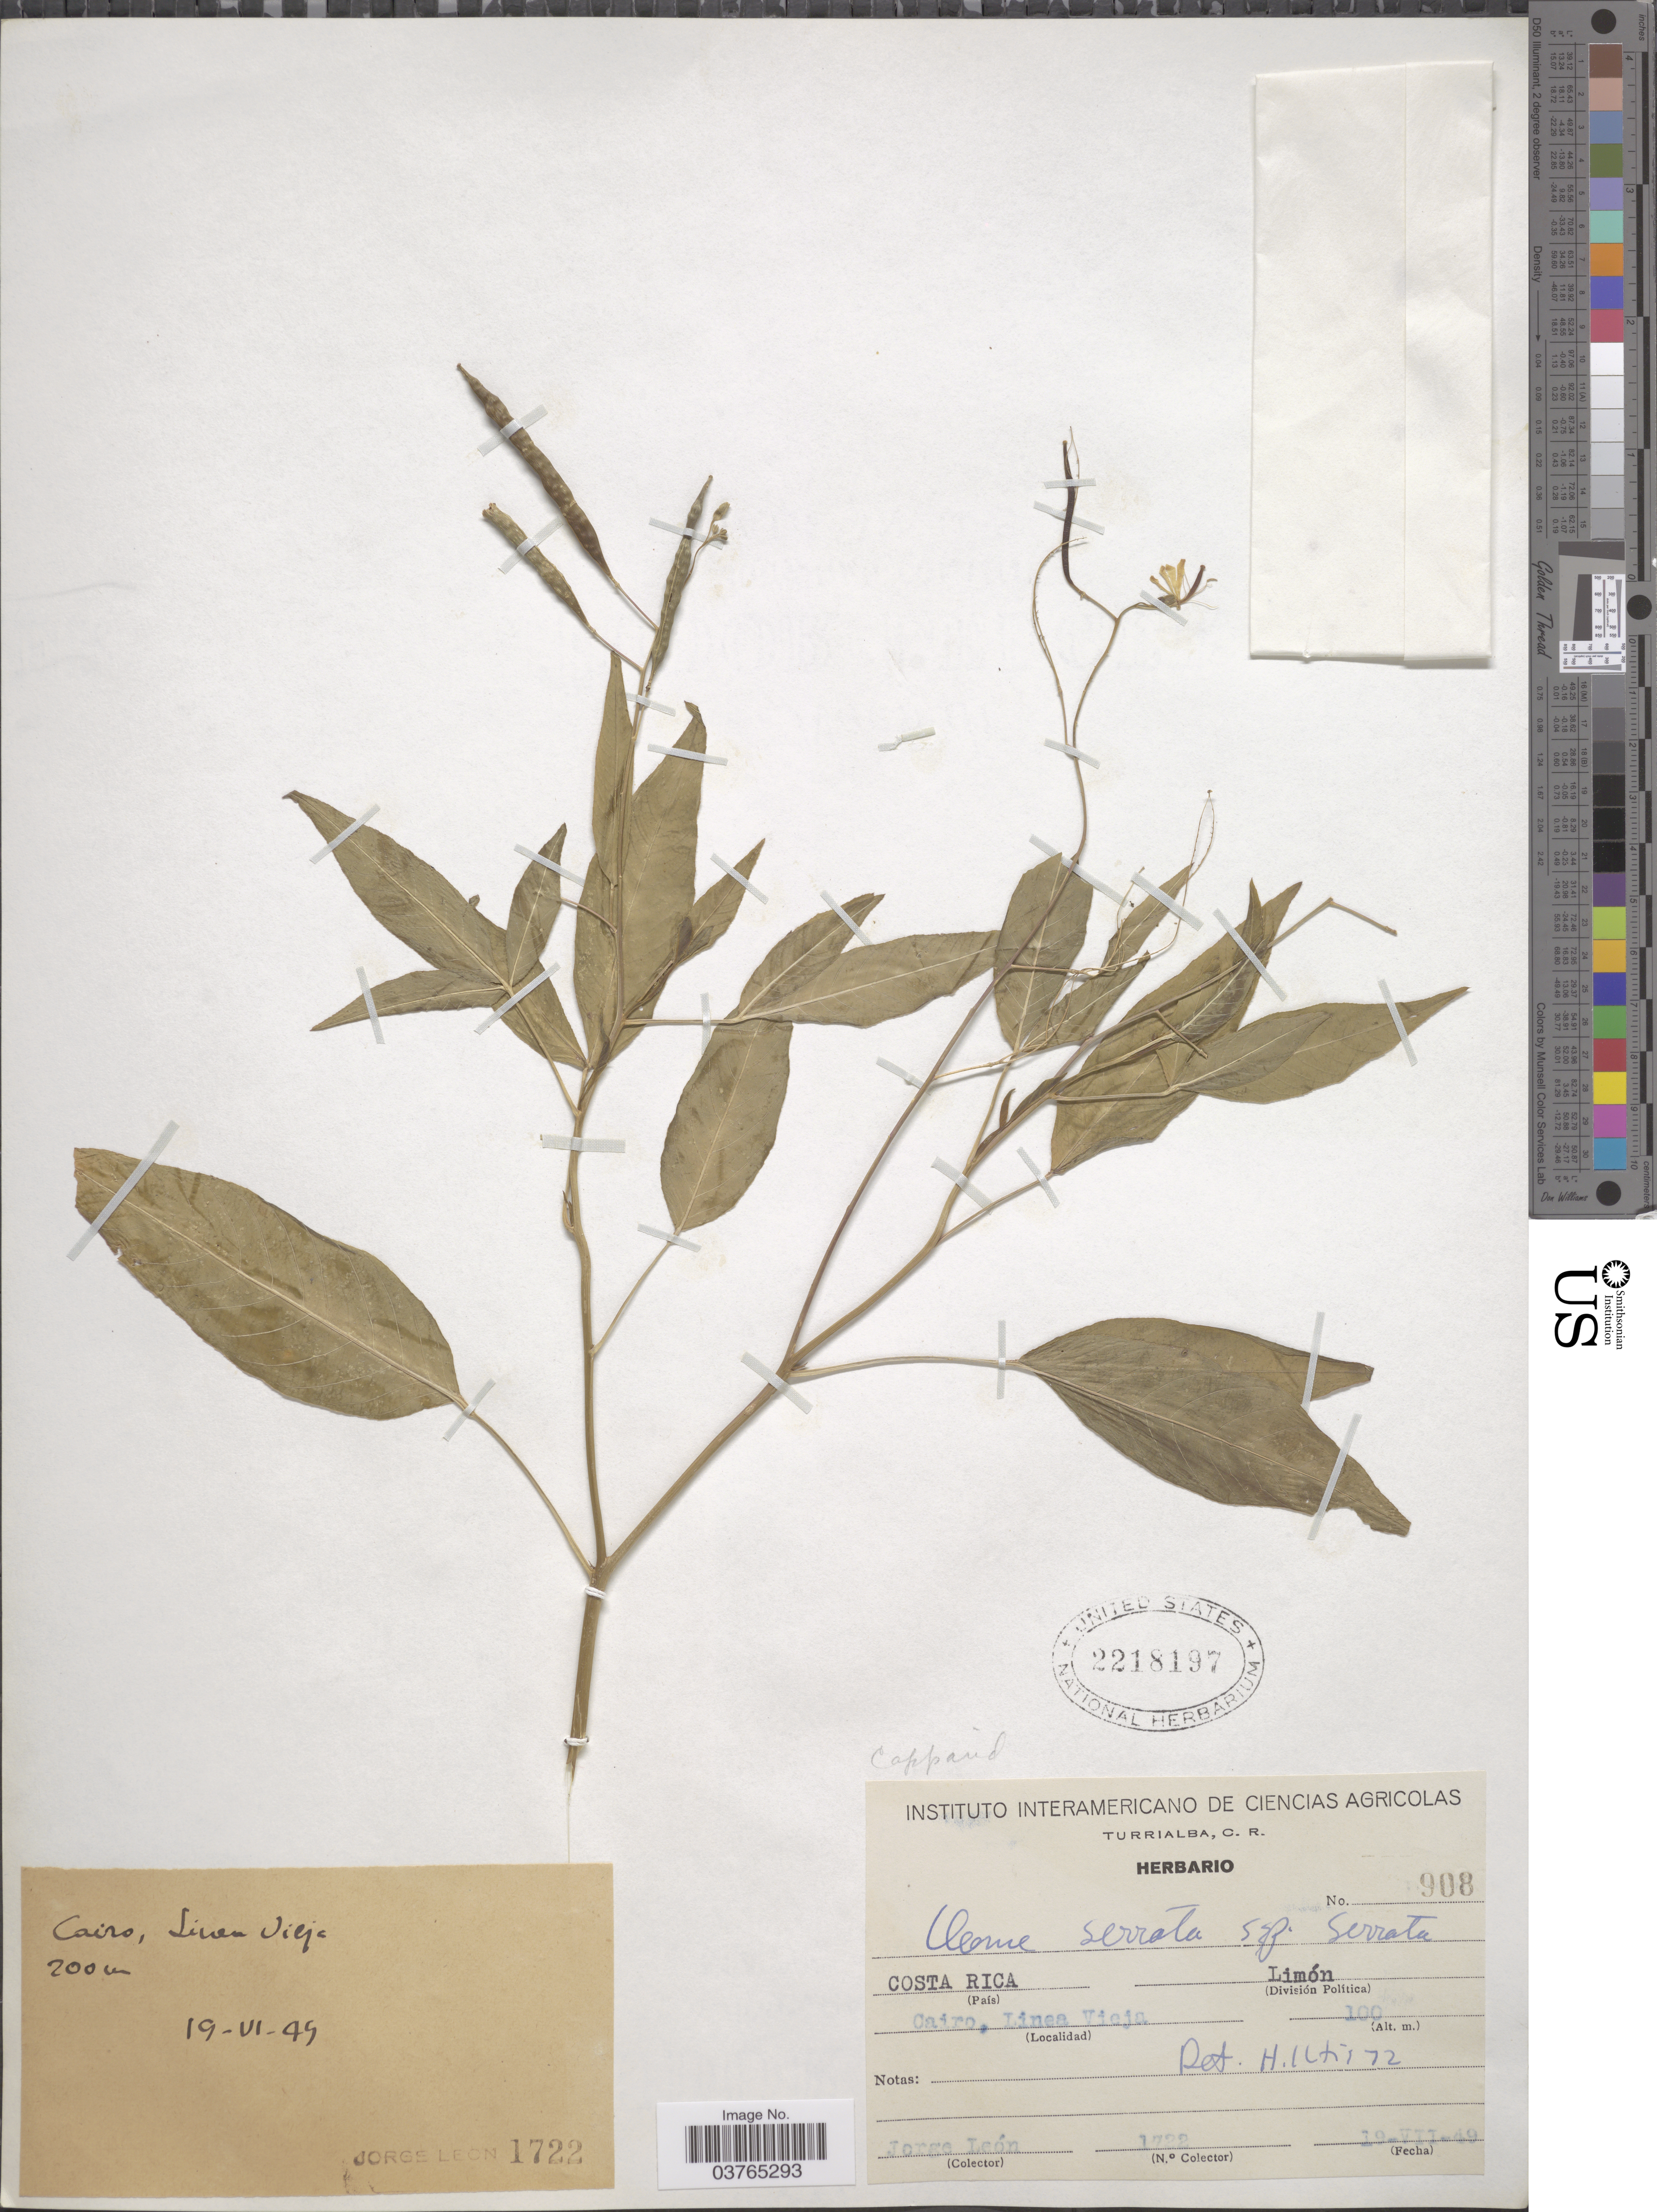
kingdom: Plantae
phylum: Tracheophyta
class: Magnoliopsida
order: Brassicales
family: Cleomaceae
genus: Cleoserrata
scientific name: Cleoserrata serrata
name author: (Jacq.) Iltis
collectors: J. León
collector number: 1722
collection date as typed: Transcribed d/m/y: 19/6/49 to 19/7/49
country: Costa Rica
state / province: Limón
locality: División Política: Limón. Cairo, Linea Vieja.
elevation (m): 100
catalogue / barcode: US 2218197